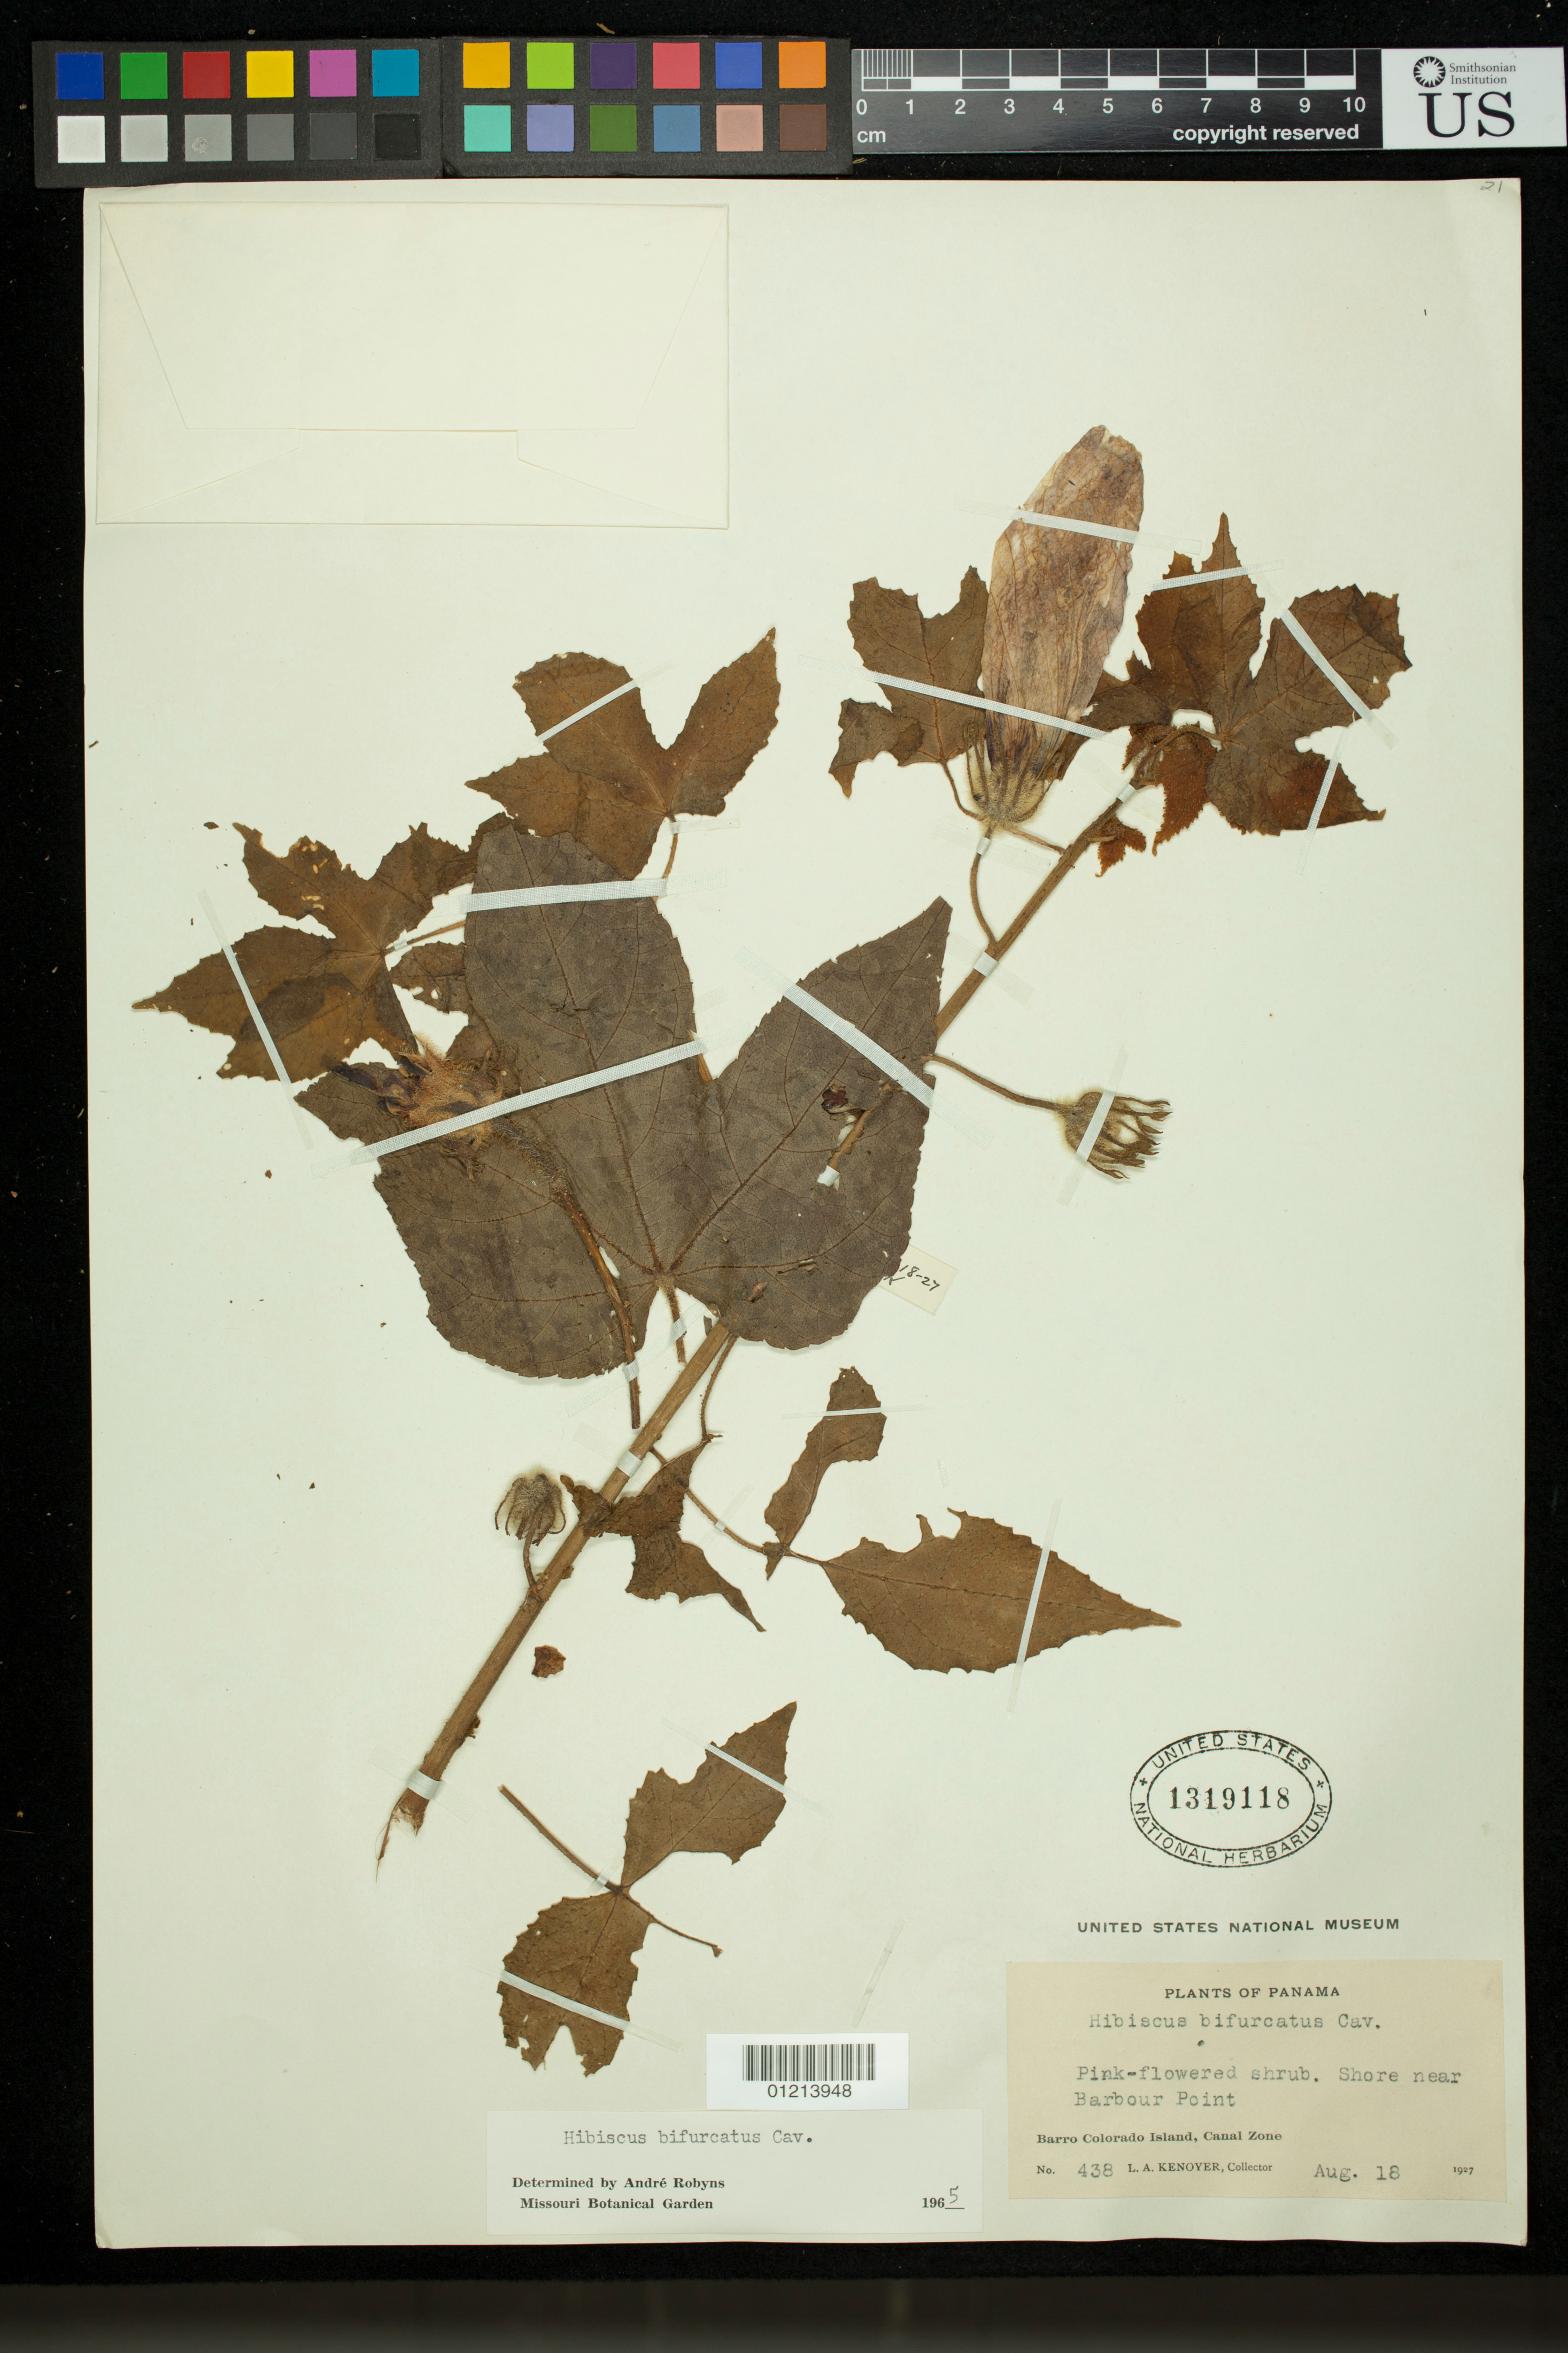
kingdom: Plantae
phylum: Tracheophyta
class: Magnoliopsida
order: Malvales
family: Malvaceae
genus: Sabdariffa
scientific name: Sabdariffa bifurcata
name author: (Cav.) M.C. Duarte & V.N.Yoshikawa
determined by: Dorr, Laurence J., Curator (BOT), Smithsonian Institution - National Museum of Natural History (UNITED STATES)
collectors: L. A. Kenoyer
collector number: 438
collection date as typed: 18 Aug 1927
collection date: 1927-08-18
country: Panama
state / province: Panamá Oeste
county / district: Canal Zone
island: Barro Colorado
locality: Shore near Barbour Point. Barro Colorado Island, Canal Zone.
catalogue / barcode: US 1319118